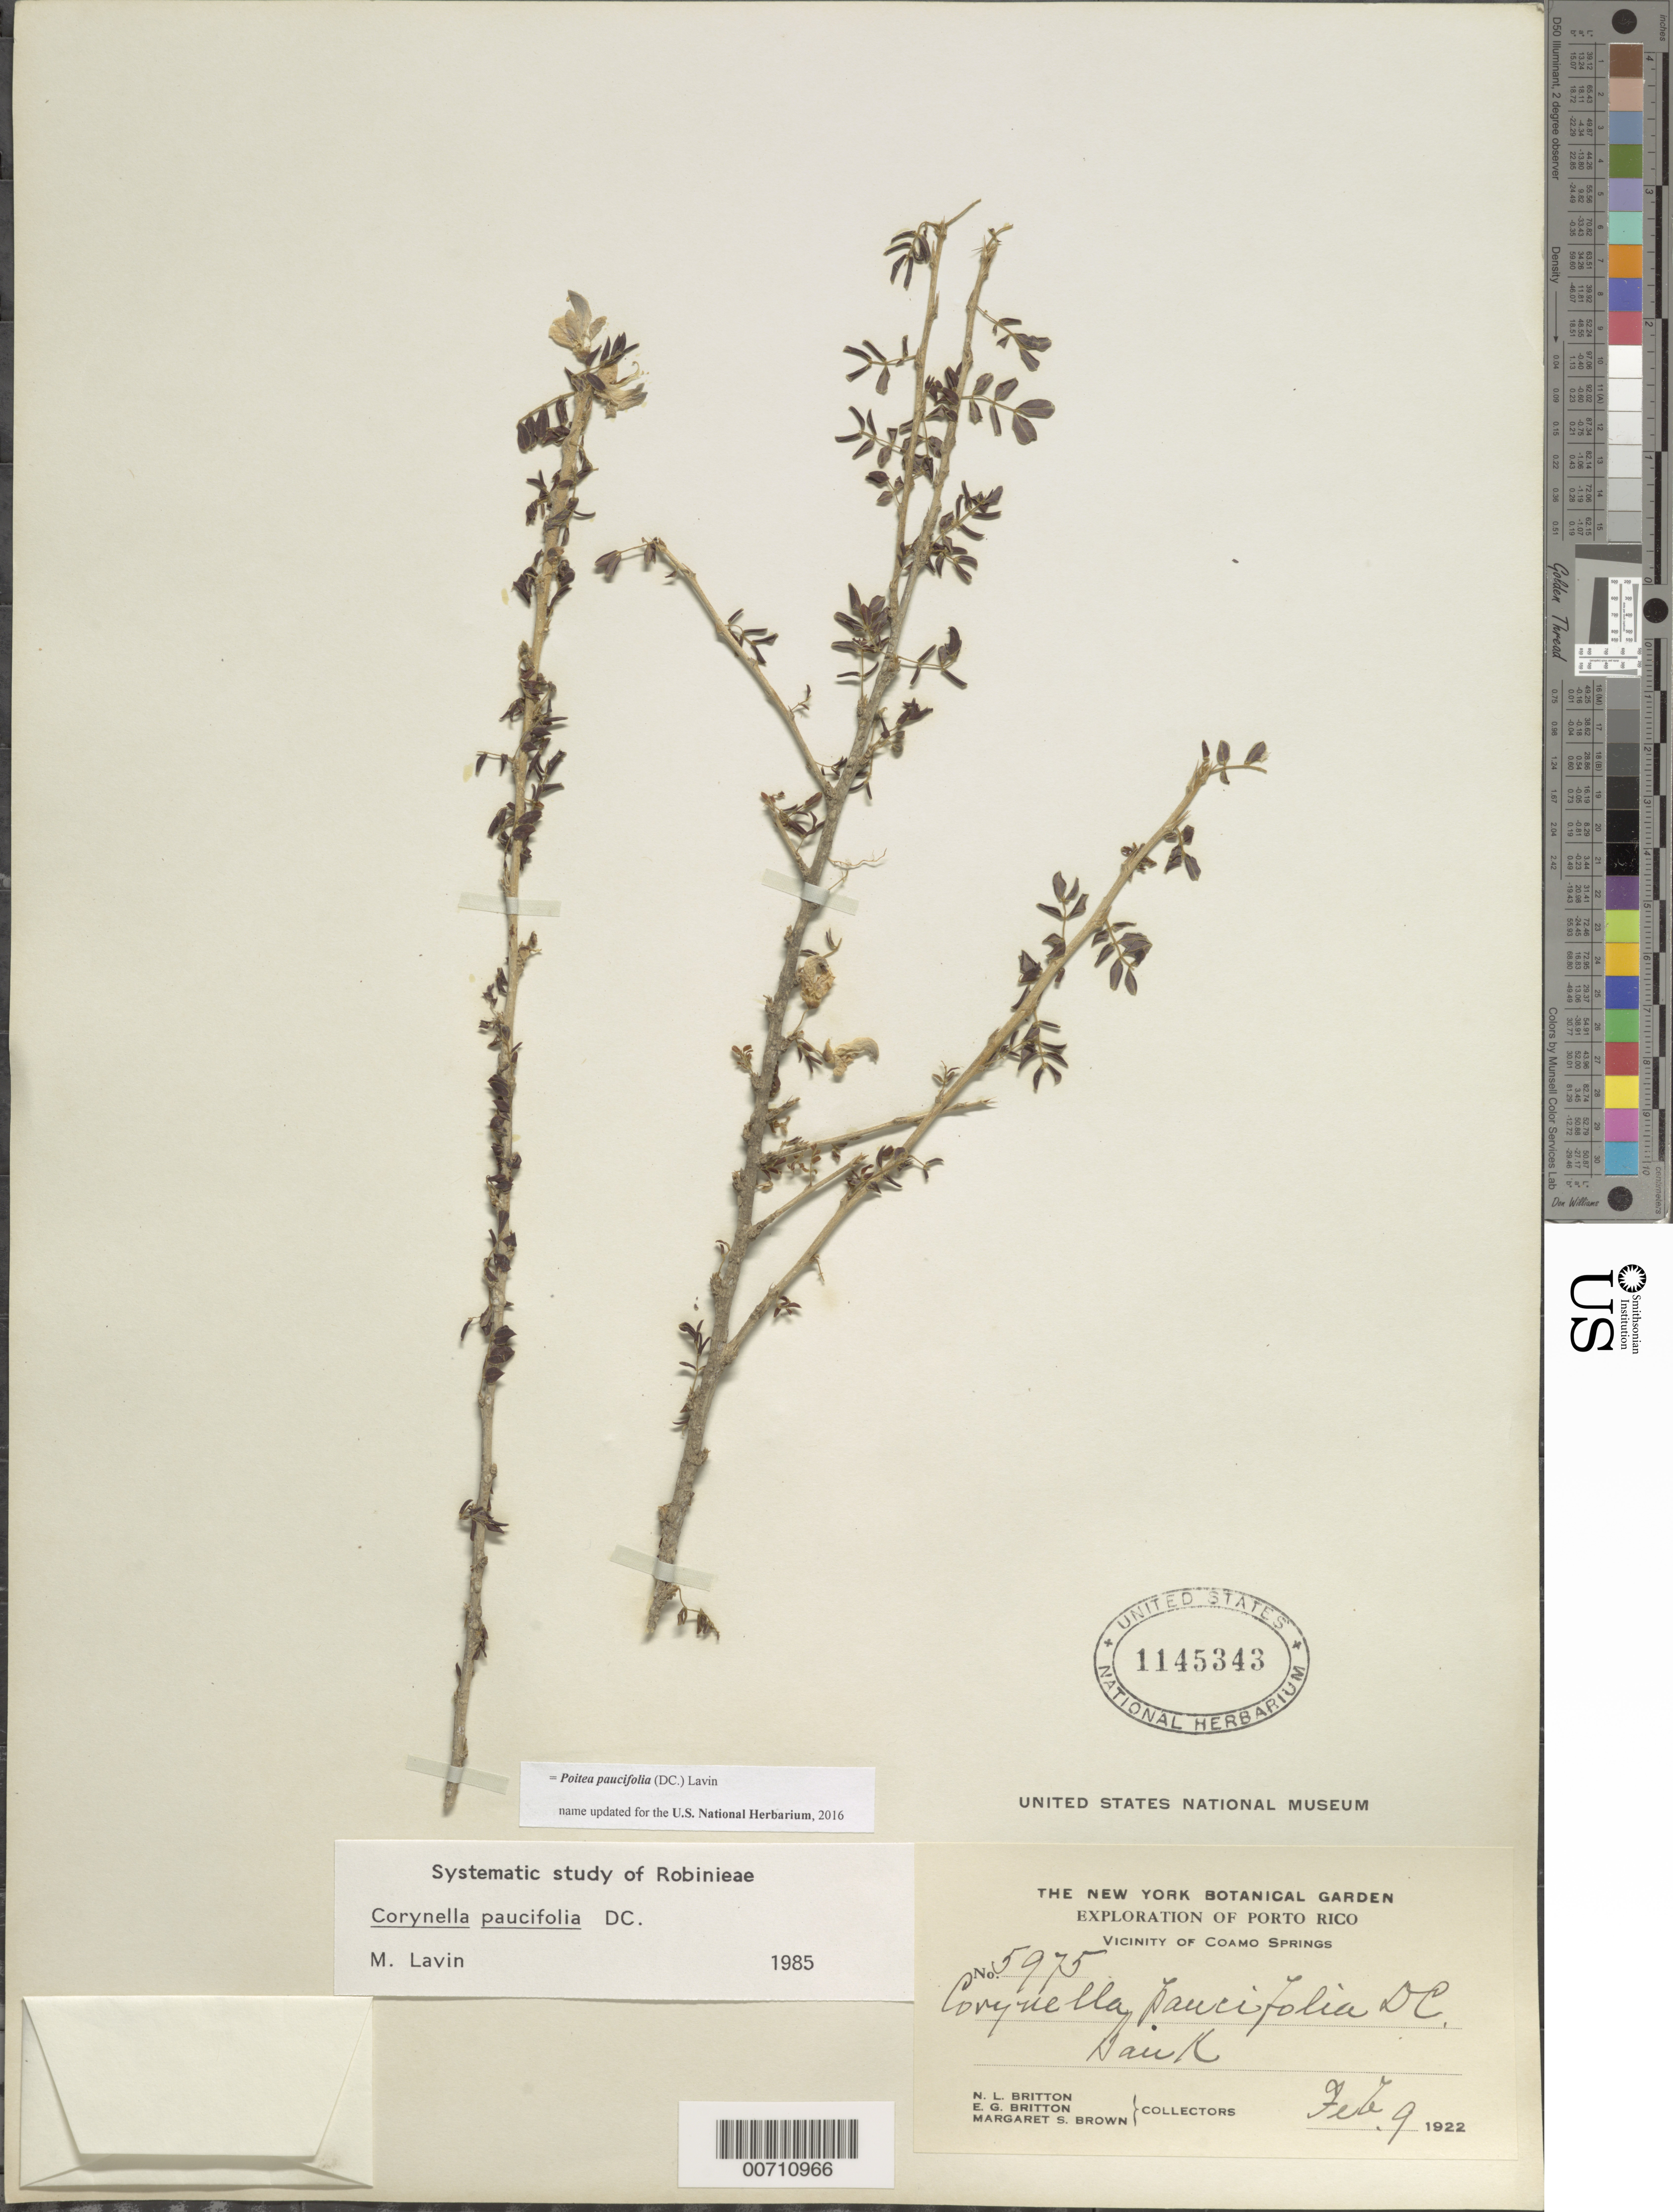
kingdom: Plantae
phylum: Tracheophyta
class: Magnoliopsida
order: Fabales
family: Fabaceae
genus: Poitea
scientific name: Poitea paucifolia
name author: (DC.) Lavin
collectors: N. Britton, E. G. Britton & M. S. Brown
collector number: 5975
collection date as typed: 09 Feb 1922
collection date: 1922-02-09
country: Puerto Rico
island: Greater Antilles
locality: Coamo Springs, vic of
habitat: Bank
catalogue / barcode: US 1145343